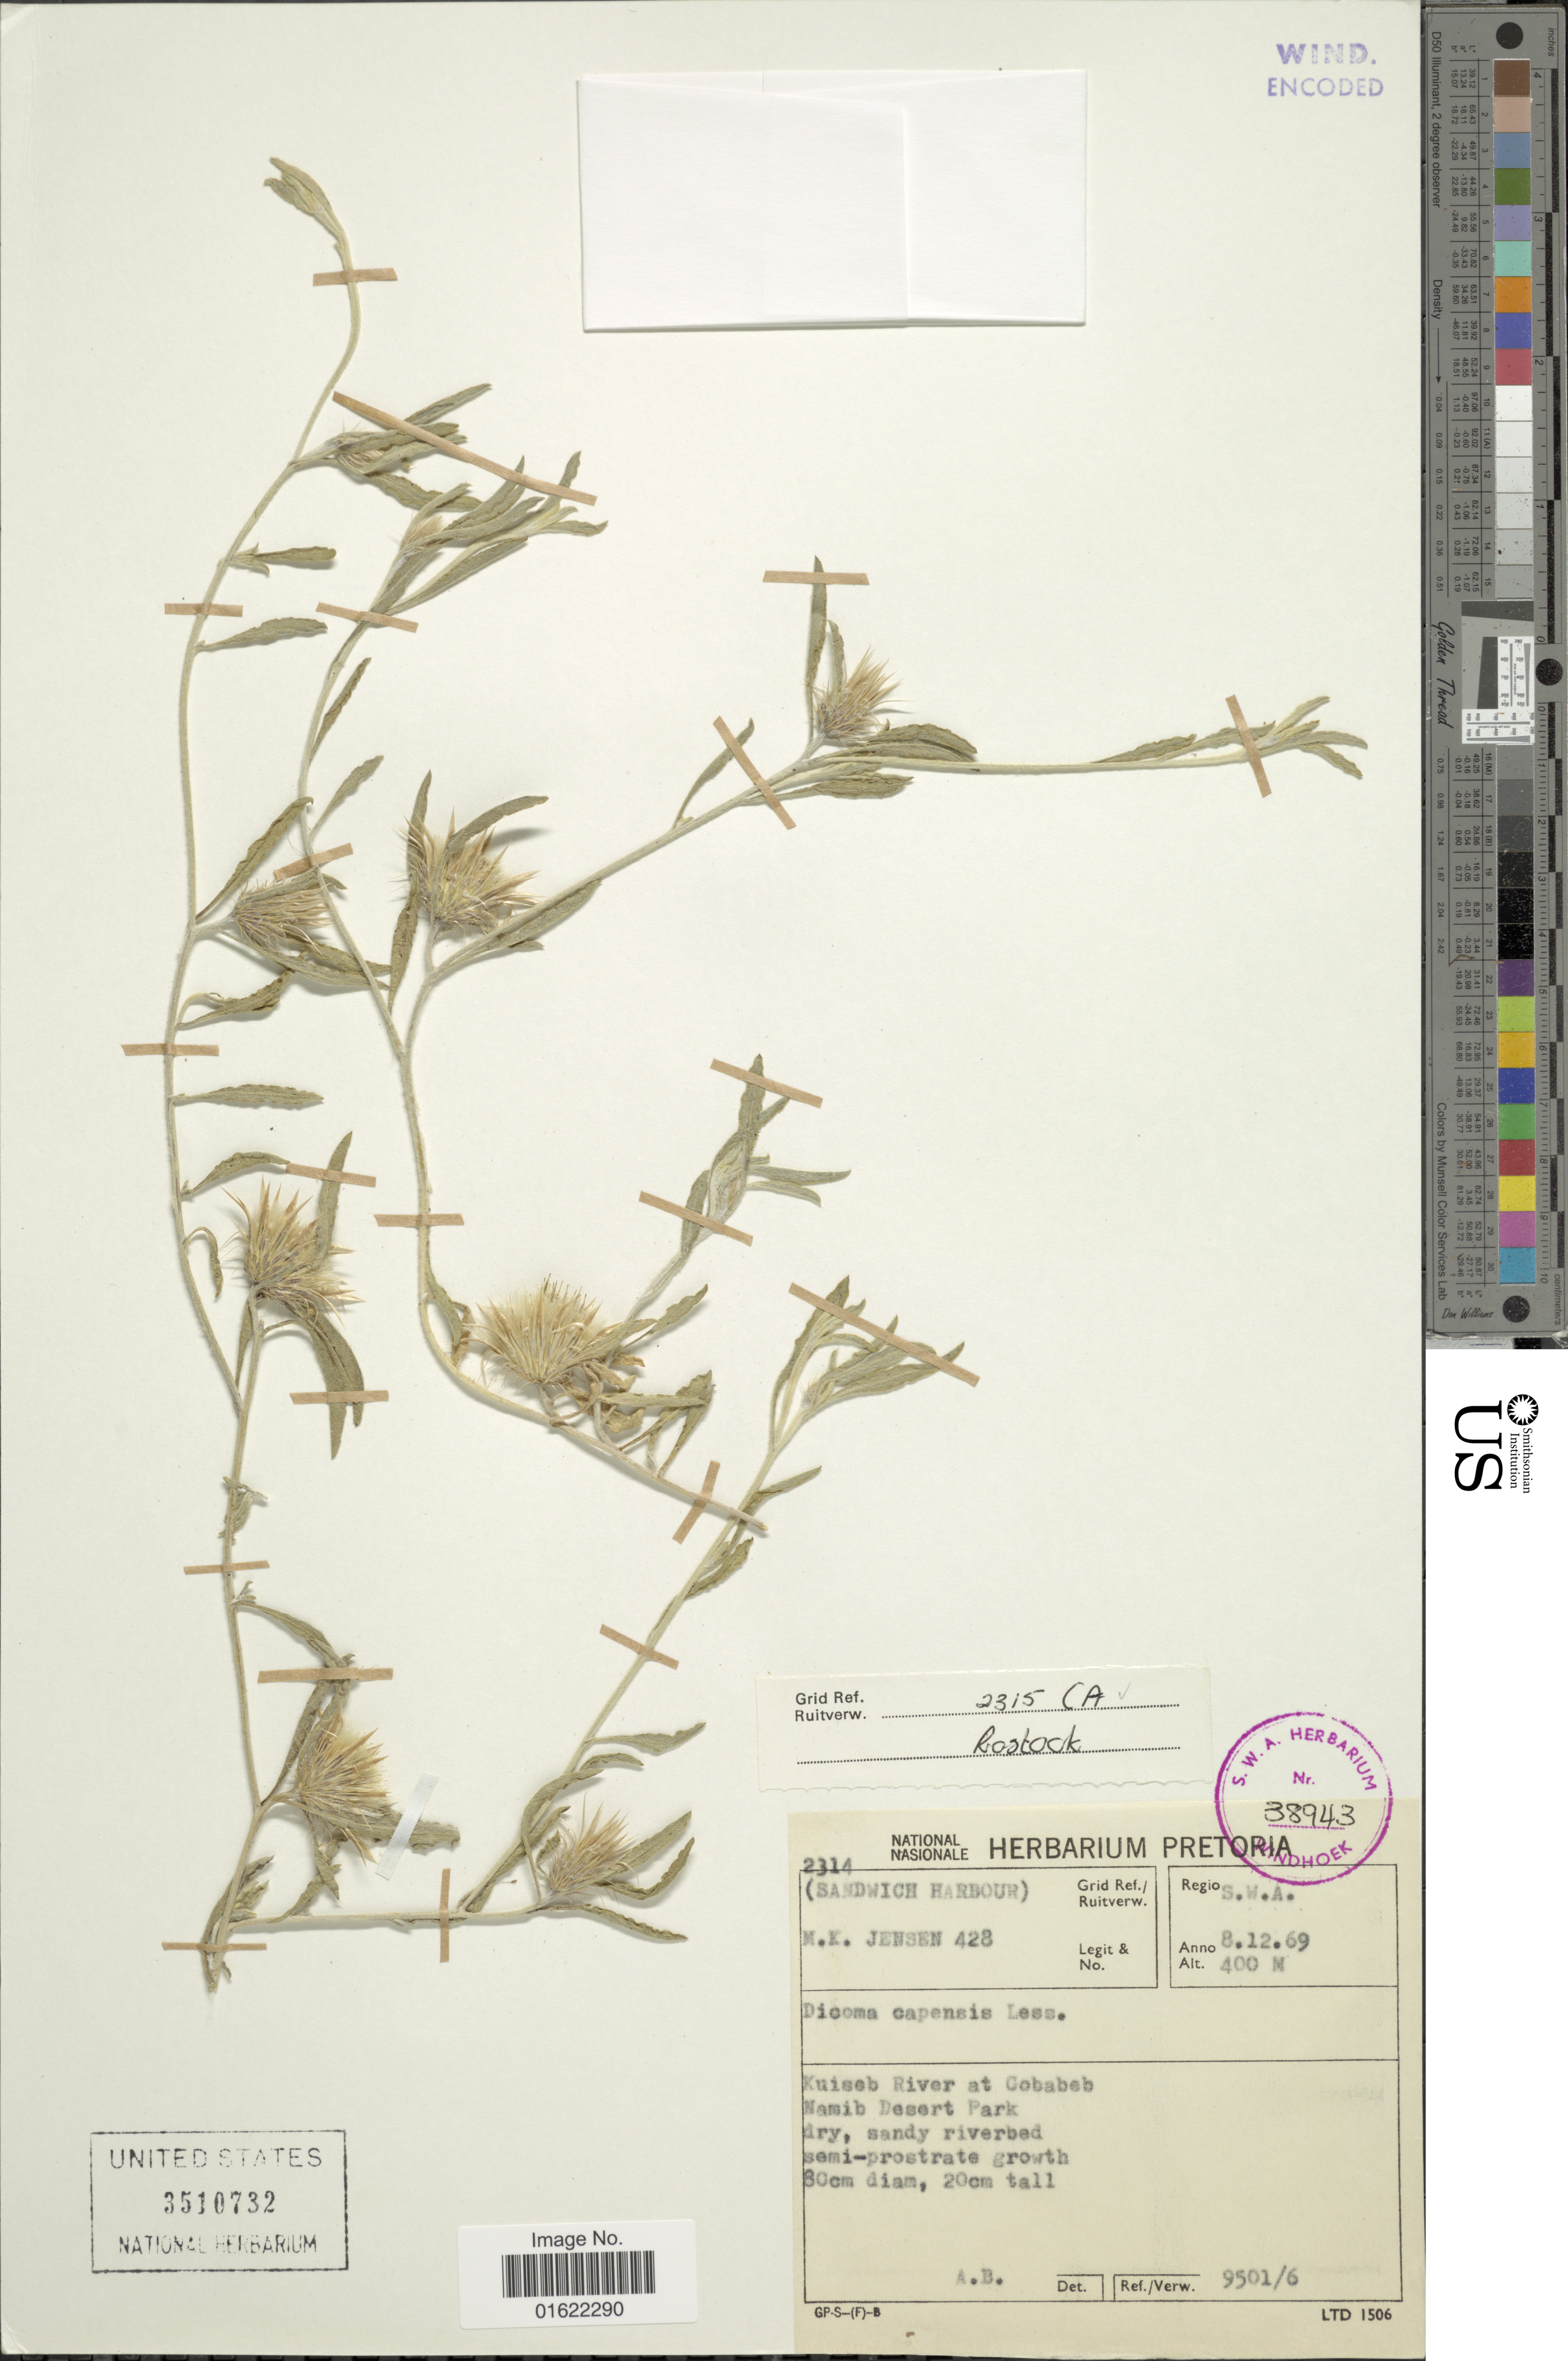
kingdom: Plantae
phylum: Tracheophyta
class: Magnoliopsida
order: Asterales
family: Asteraceae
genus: Dicoma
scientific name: Dicoma capensis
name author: Less.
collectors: M. Jensen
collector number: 428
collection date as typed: Transcribed d/m/y: 8/12/69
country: Namibia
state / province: Erongo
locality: S.W.A. Kuiseb River at Cobabeb. Namib Desert Park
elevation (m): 400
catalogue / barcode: US 3510732